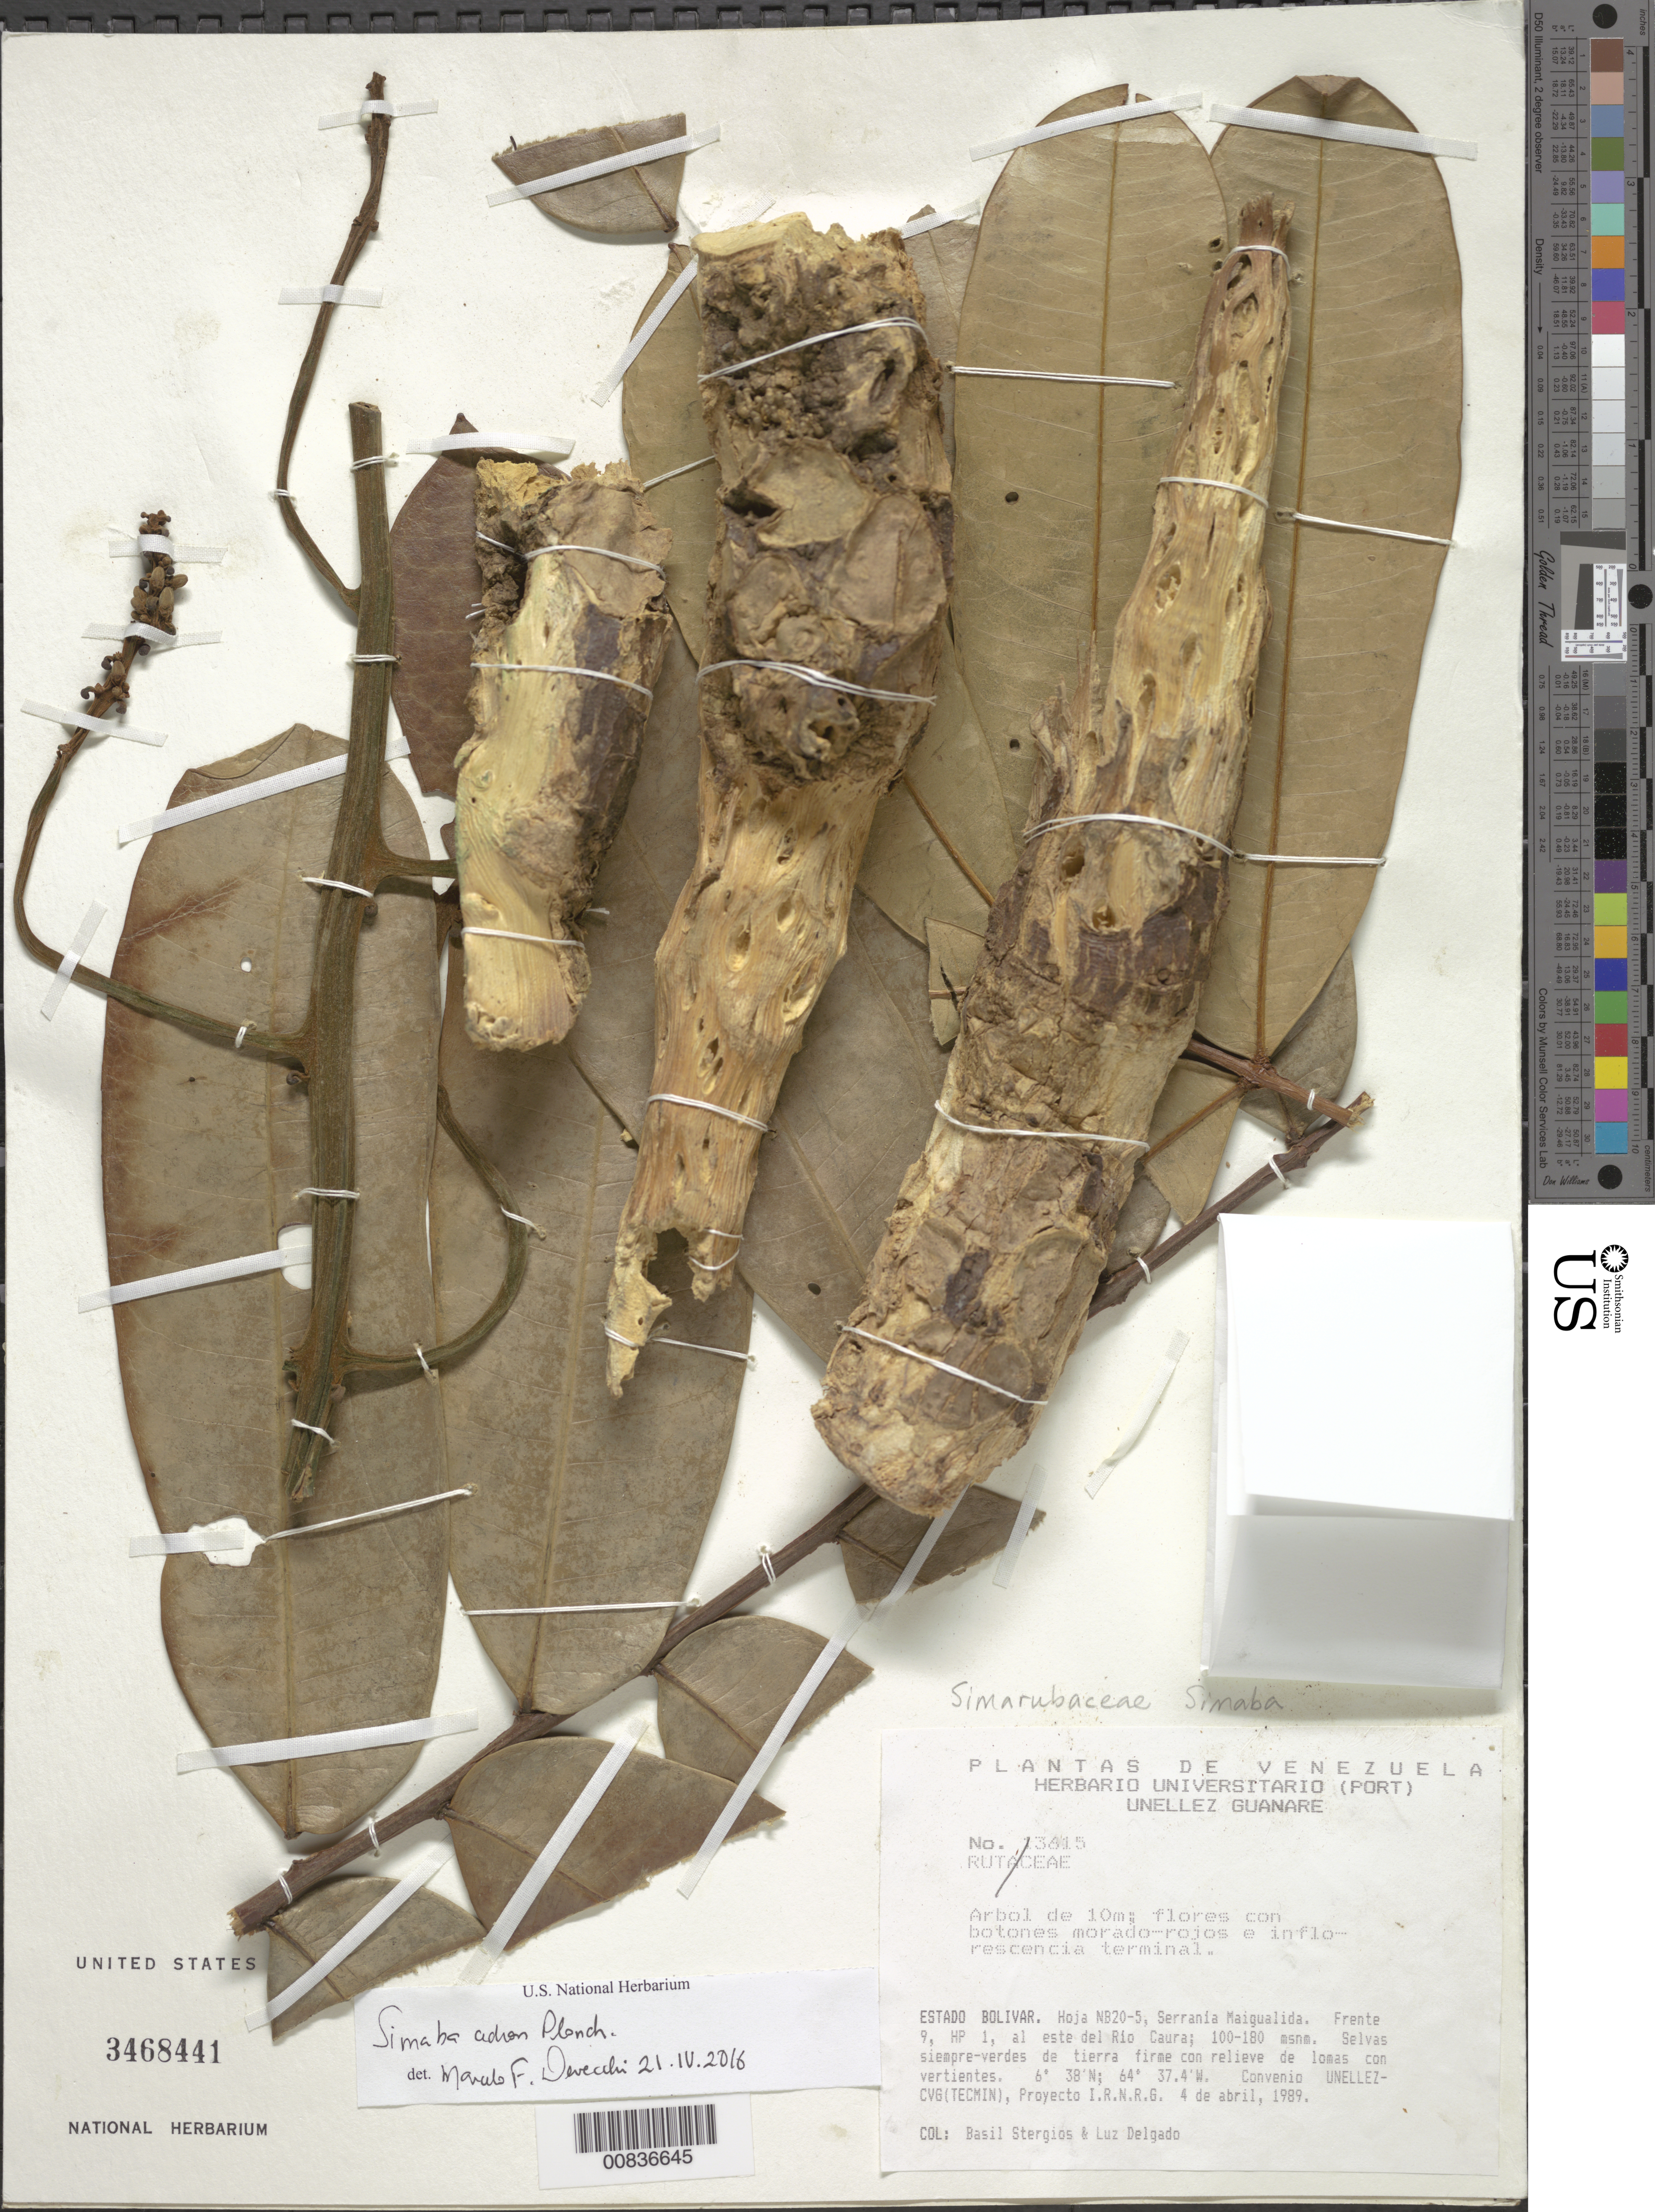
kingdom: Plantae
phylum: Tracheophyta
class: Magnoliopsida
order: Sapindales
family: Simaroubaceae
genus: Homalolepis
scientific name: Homalolepis cedron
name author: (Planch.) Devecchi & Pirani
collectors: B. G. Stergios & L. Delgado V.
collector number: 13615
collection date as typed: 4-Apr-89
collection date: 1989-04-04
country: Venezuela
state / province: Bolívar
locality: Serrania Maigualida, E del río Caura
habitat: Selvas siempre verdes de tierra firme con relieve de lomas con vertientes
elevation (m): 100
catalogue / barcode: US 3468441